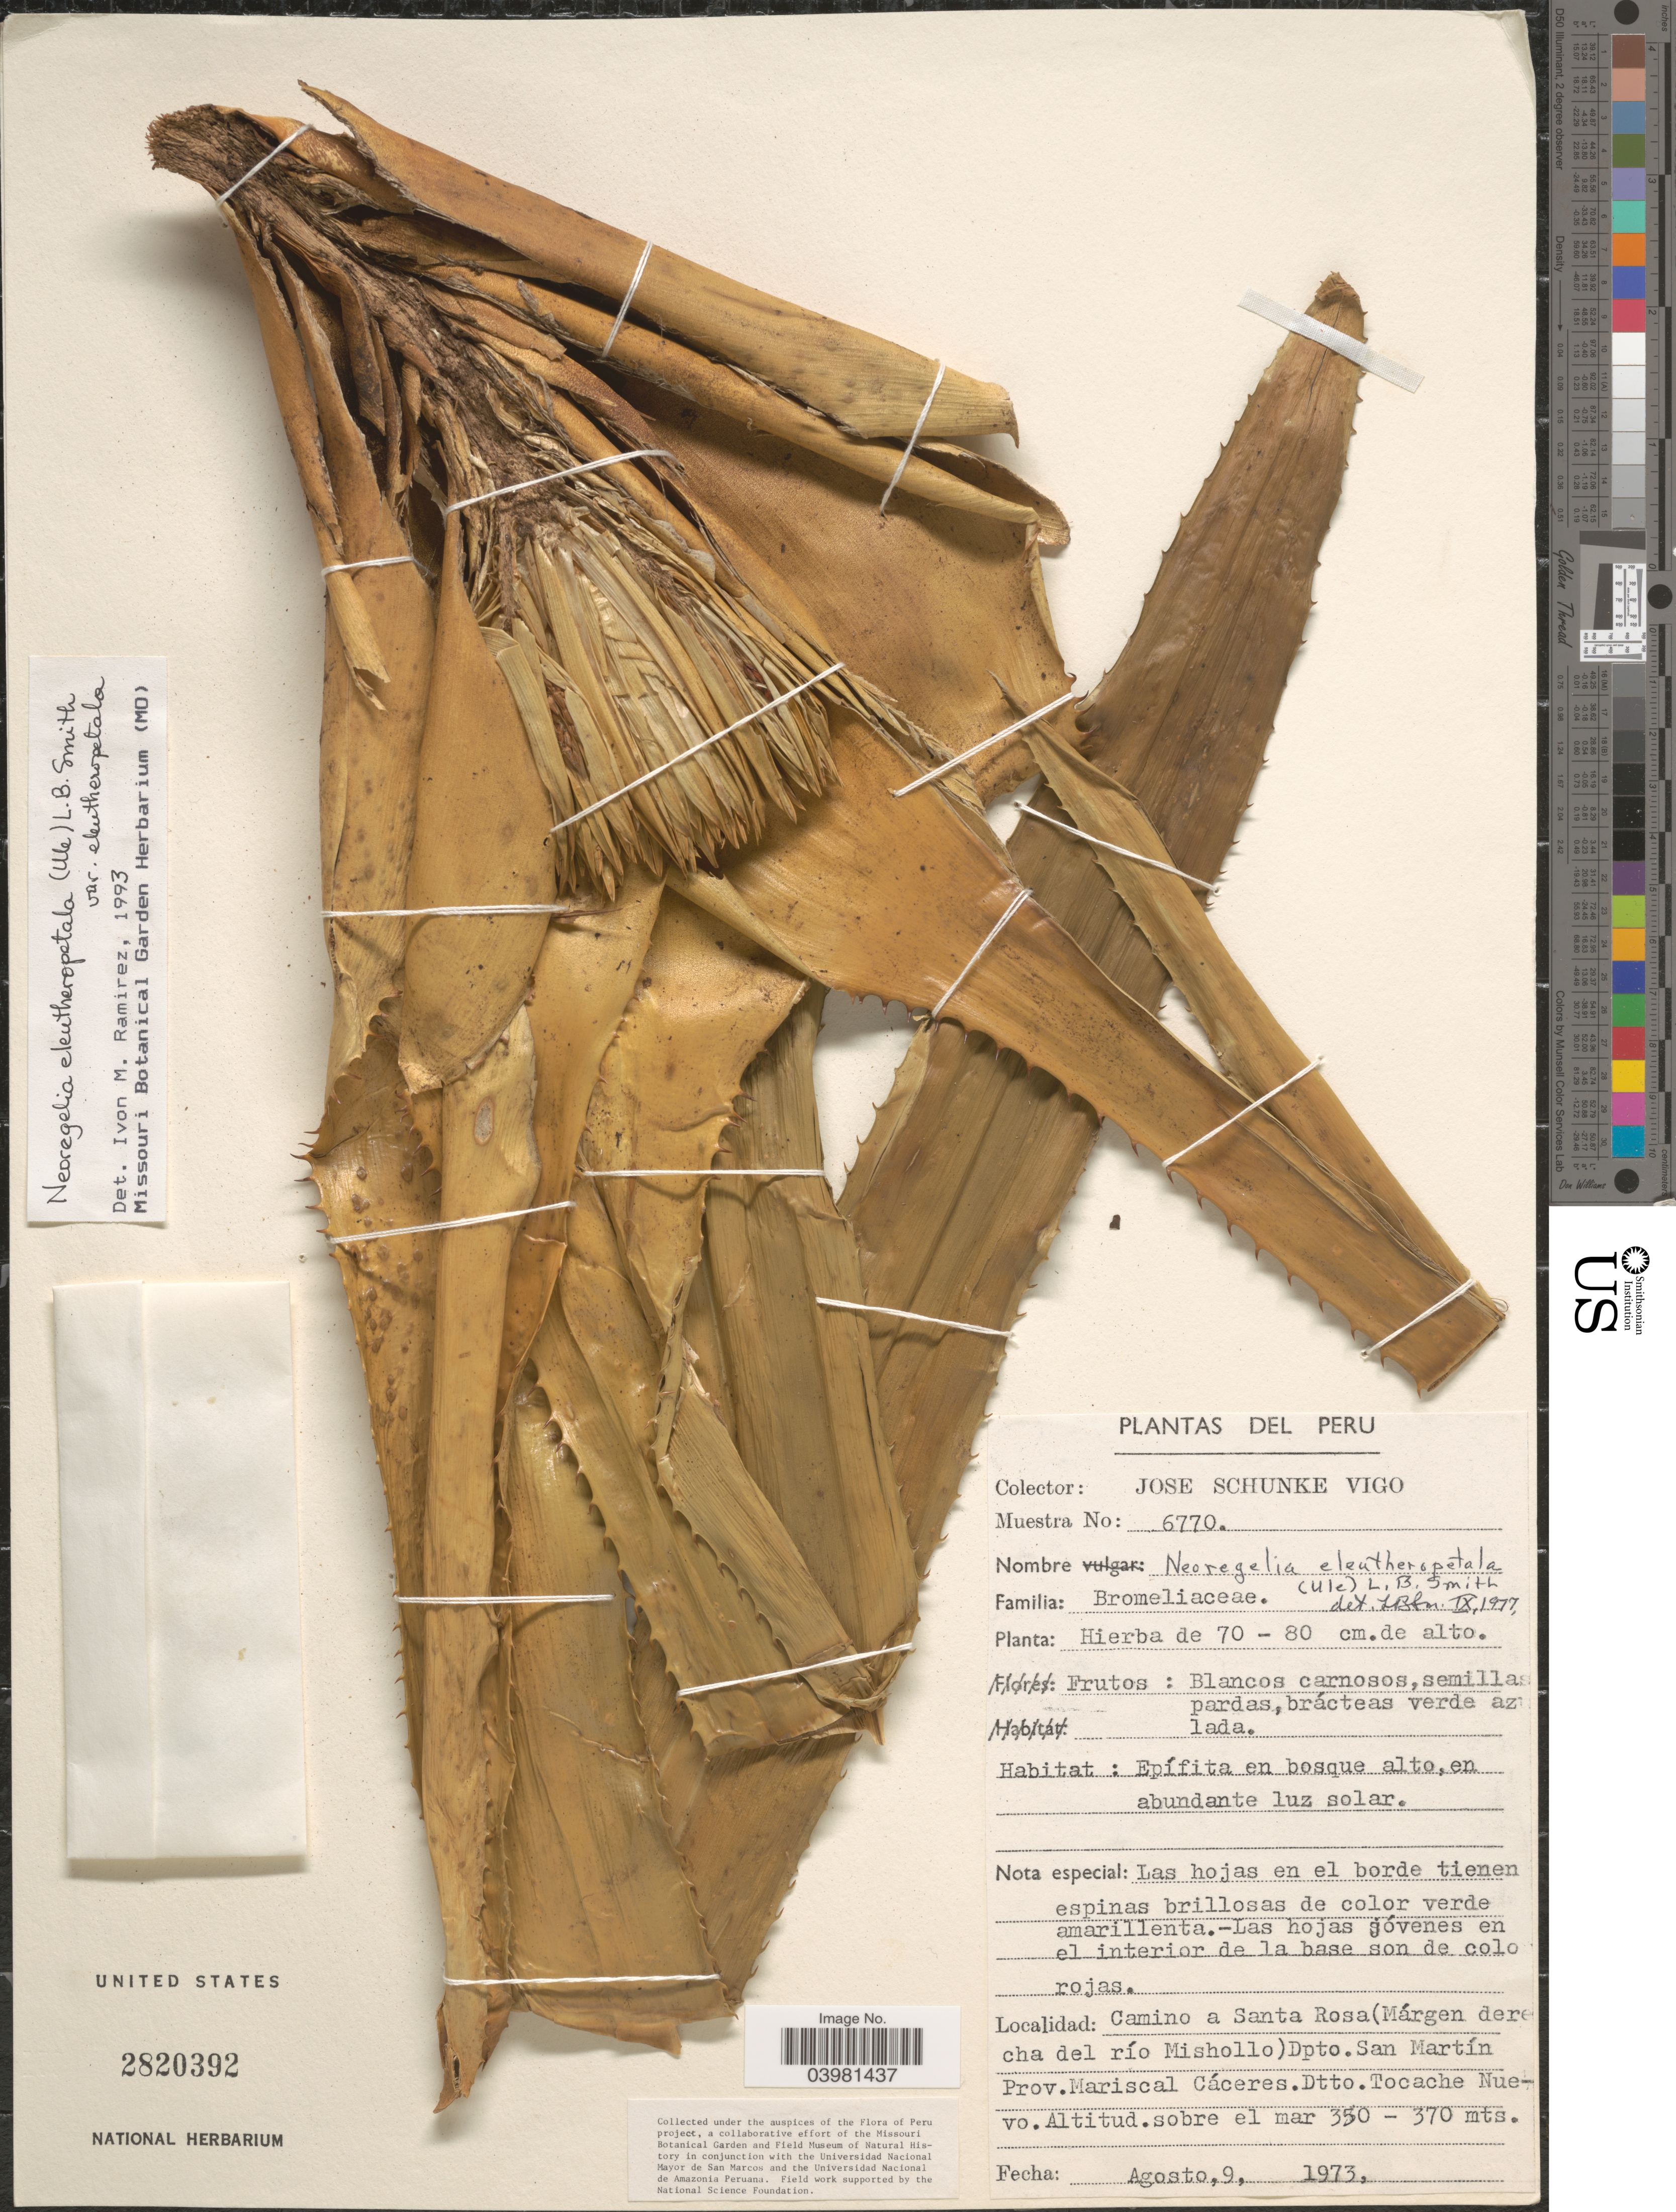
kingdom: Plantae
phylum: Tracheophyta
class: Liliopsida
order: Poales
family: Bromeliaceae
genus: Neoregelia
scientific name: Neoregelia eleutheropetala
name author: (Ule) L.B. Sm.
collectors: J. Schunke Vigo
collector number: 6770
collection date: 1973-08-09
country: Peru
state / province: San Martín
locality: Camino a Santa Rosa (Márgen derecha del río Mishollo) Dpto. San Martín. Prov. Mariscal Cáceres. Dtto. Tocache Nuevo.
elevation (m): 350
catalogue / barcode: US 2820392